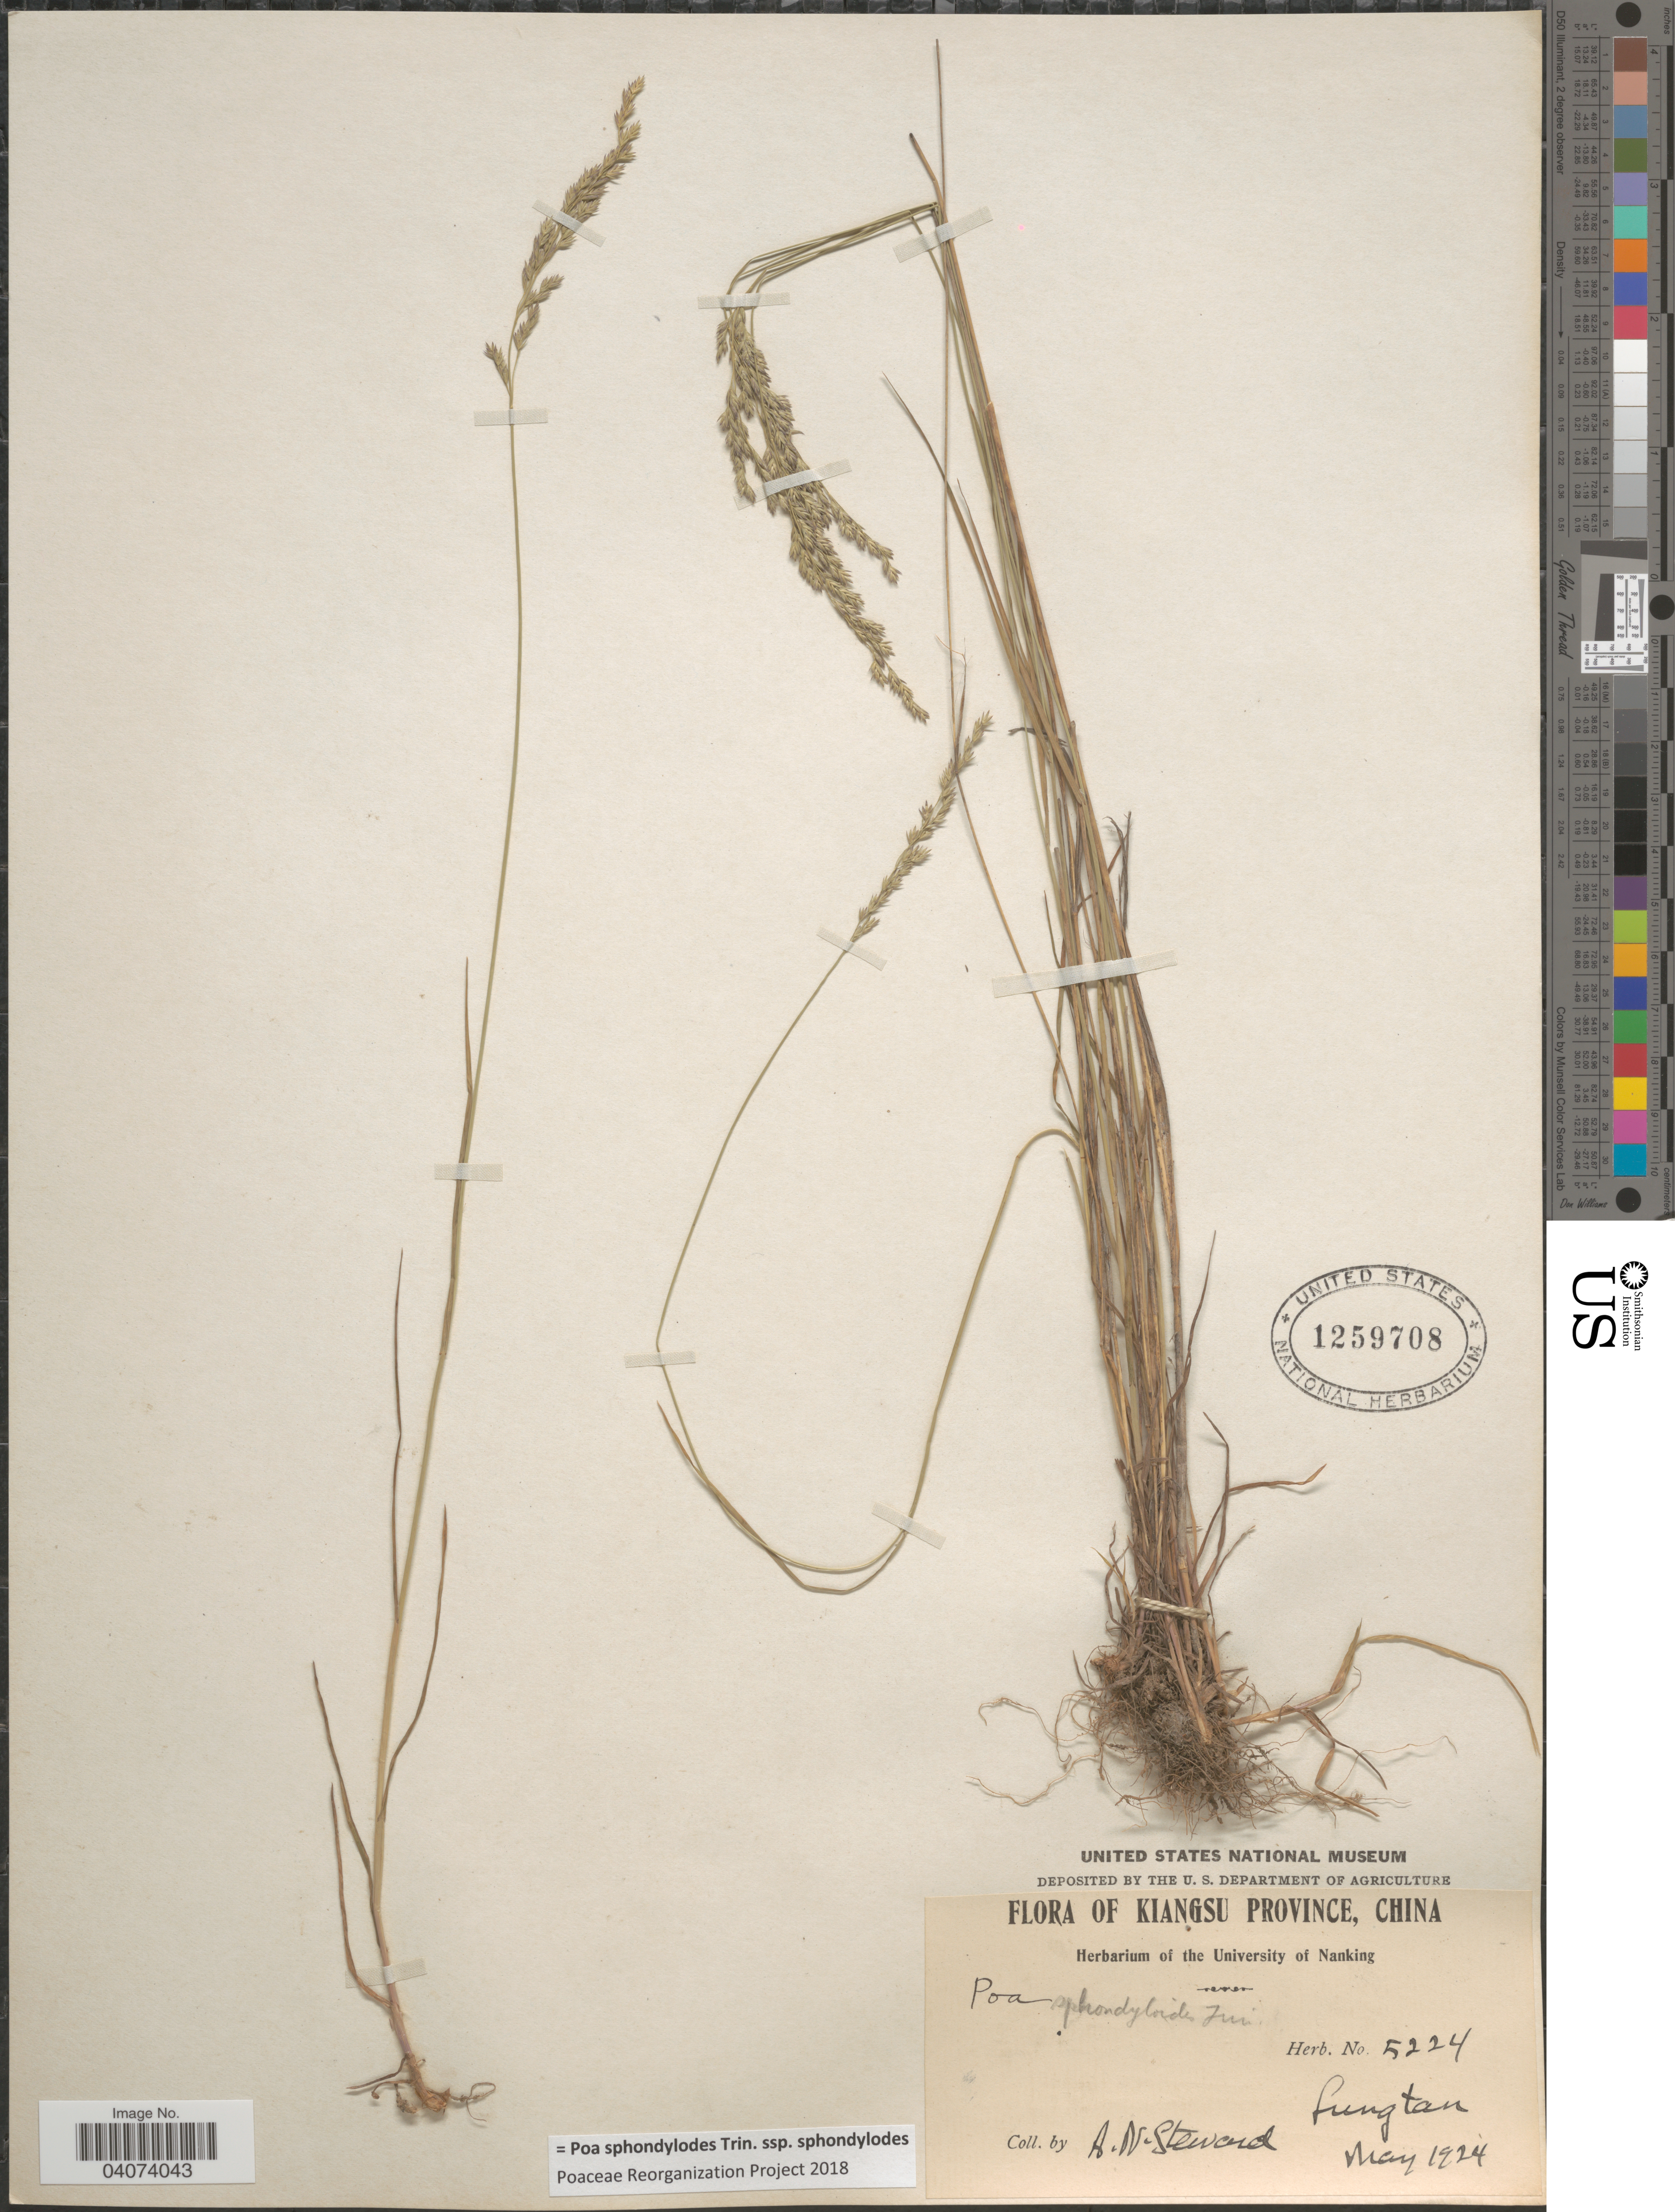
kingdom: Plantae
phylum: Tracheophyta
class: Liliopsida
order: Poales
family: Poaceae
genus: Poa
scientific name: Poa sphondylodes subsp. sphondylodes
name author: Trin.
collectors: A. N. Steward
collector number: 5224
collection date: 1924-05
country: China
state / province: Jiangsu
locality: Lungtan.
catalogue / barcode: US 1259708